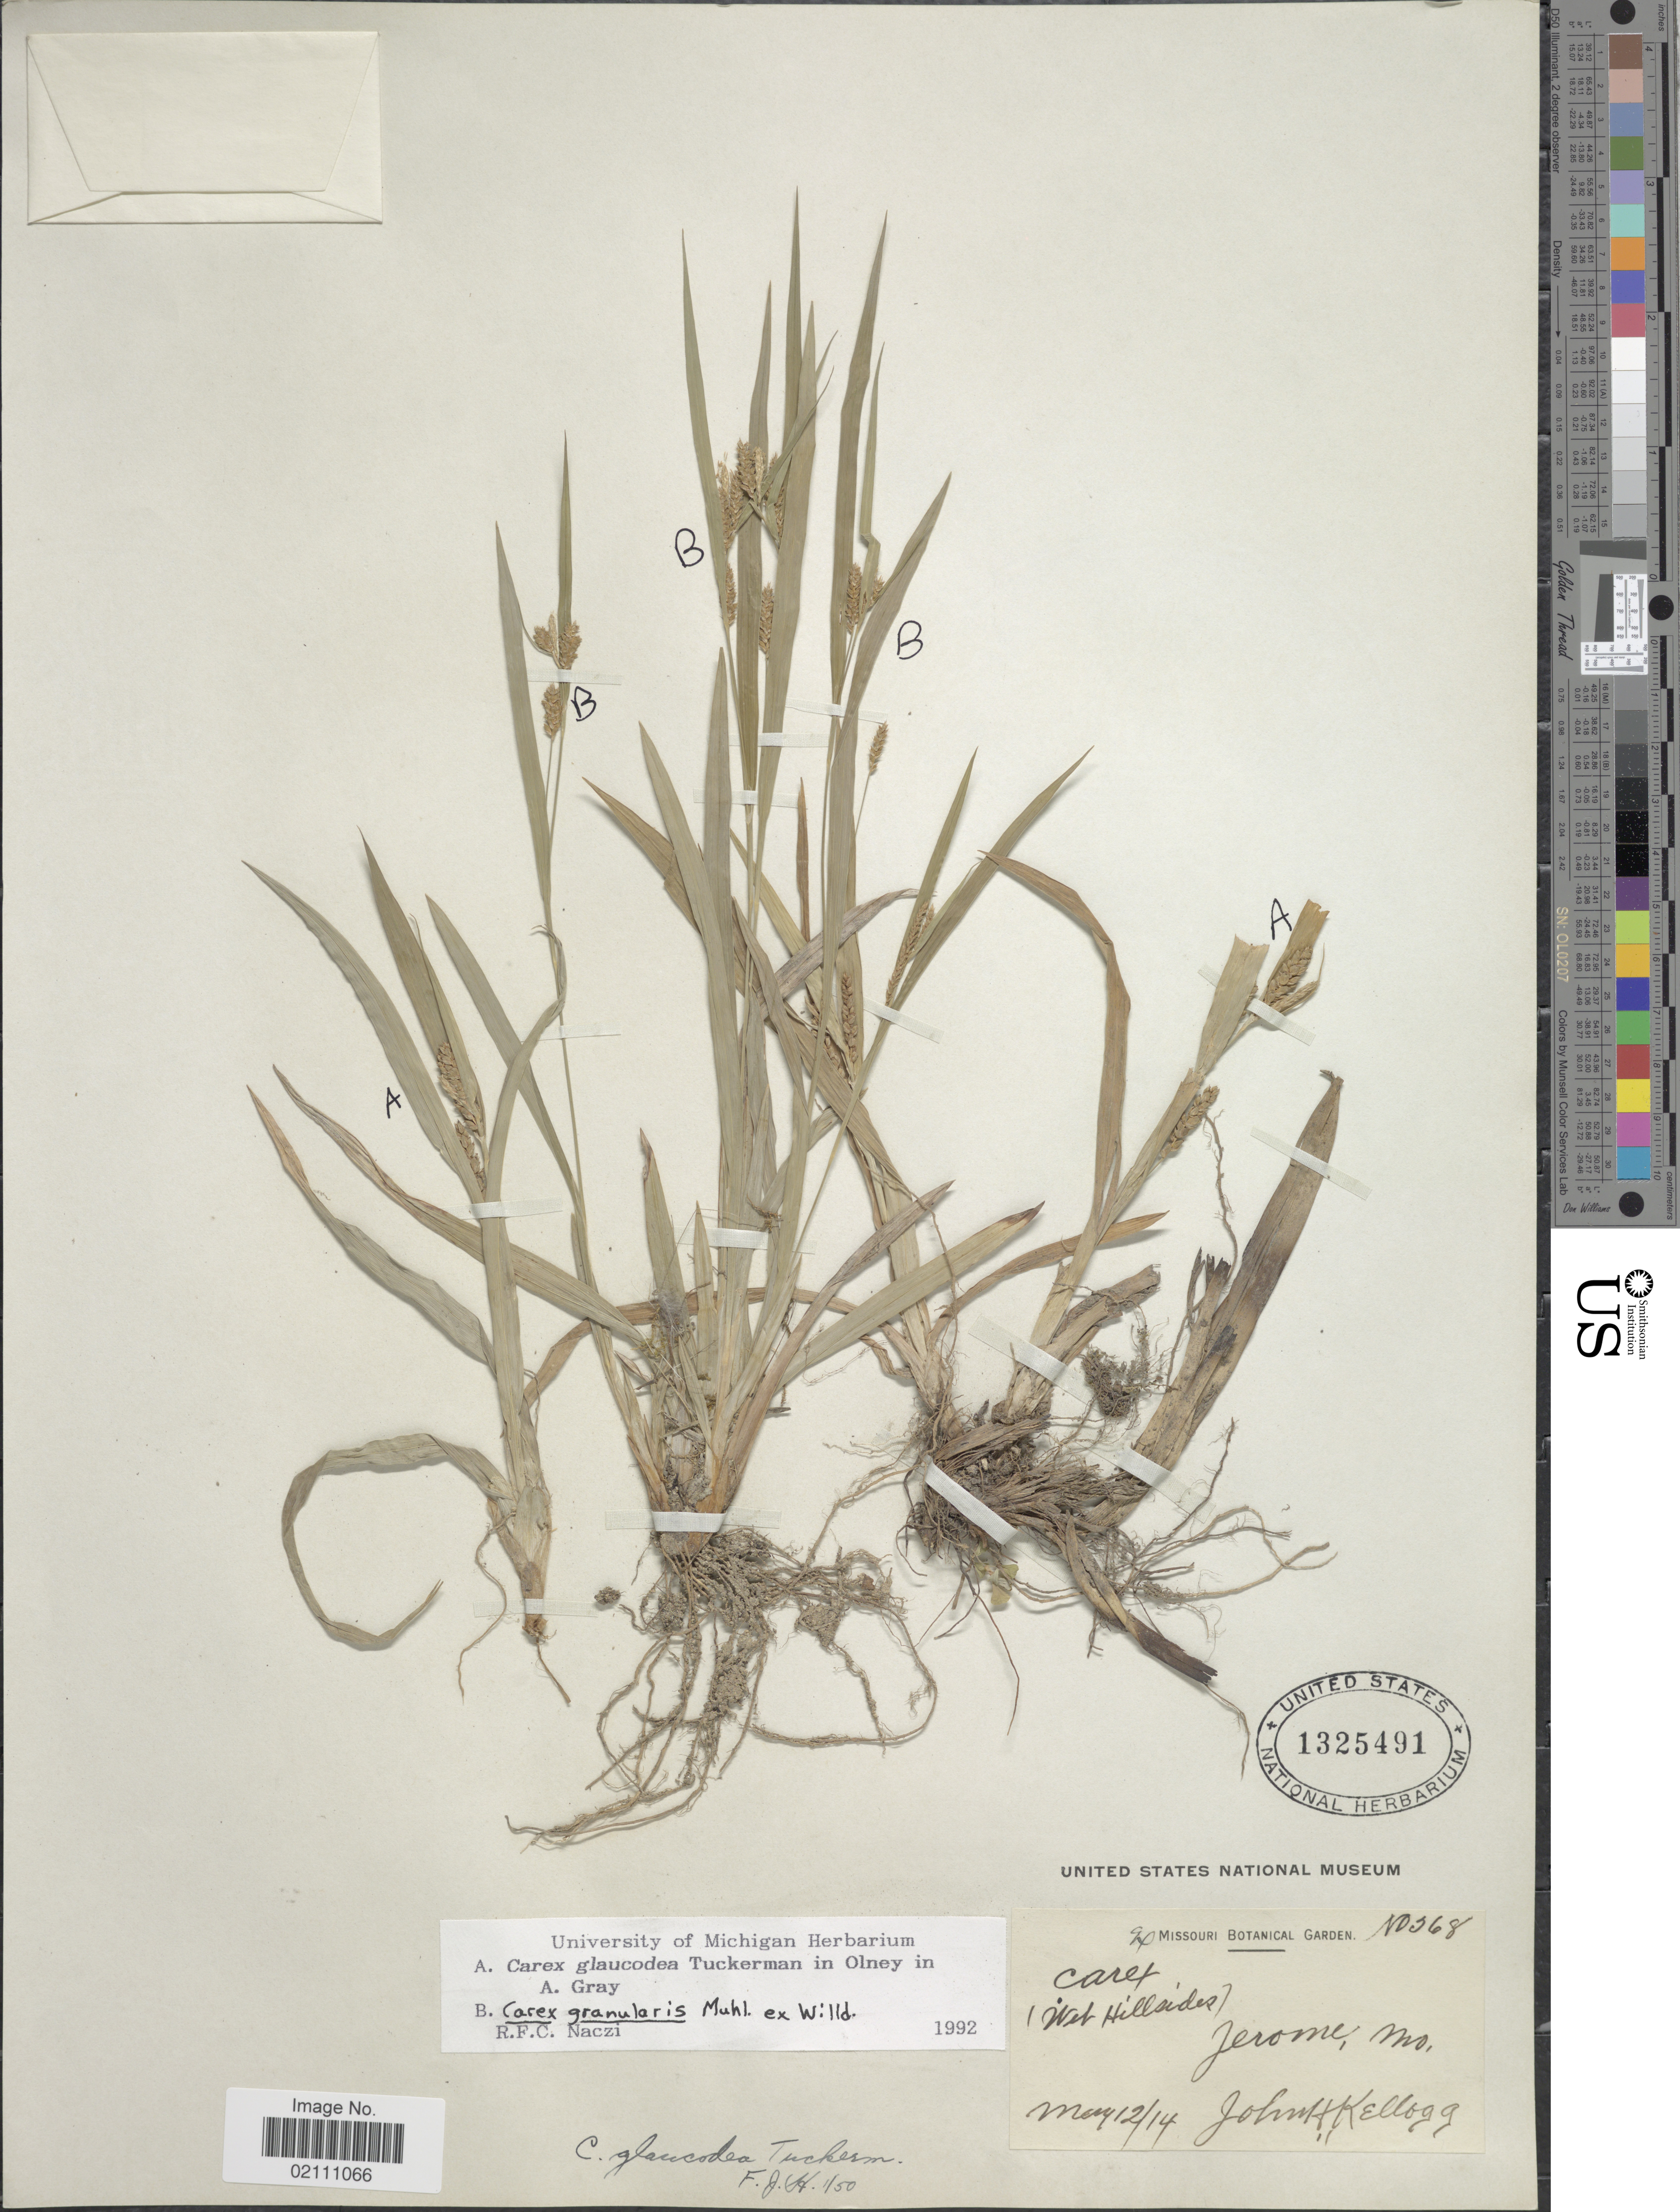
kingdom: Plantae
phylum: Tracheophyta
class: Liliopsida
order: Poales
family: Cyperaceae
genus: Carex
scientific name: Carex glaucodea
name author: Tuck. ex Olney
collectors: J. H. Kellogg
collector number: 368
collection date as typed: Transcribed d/m/y: 12/5/14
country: United States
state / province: Missouri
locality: Jerome, Mo.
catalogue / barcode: US 1325491